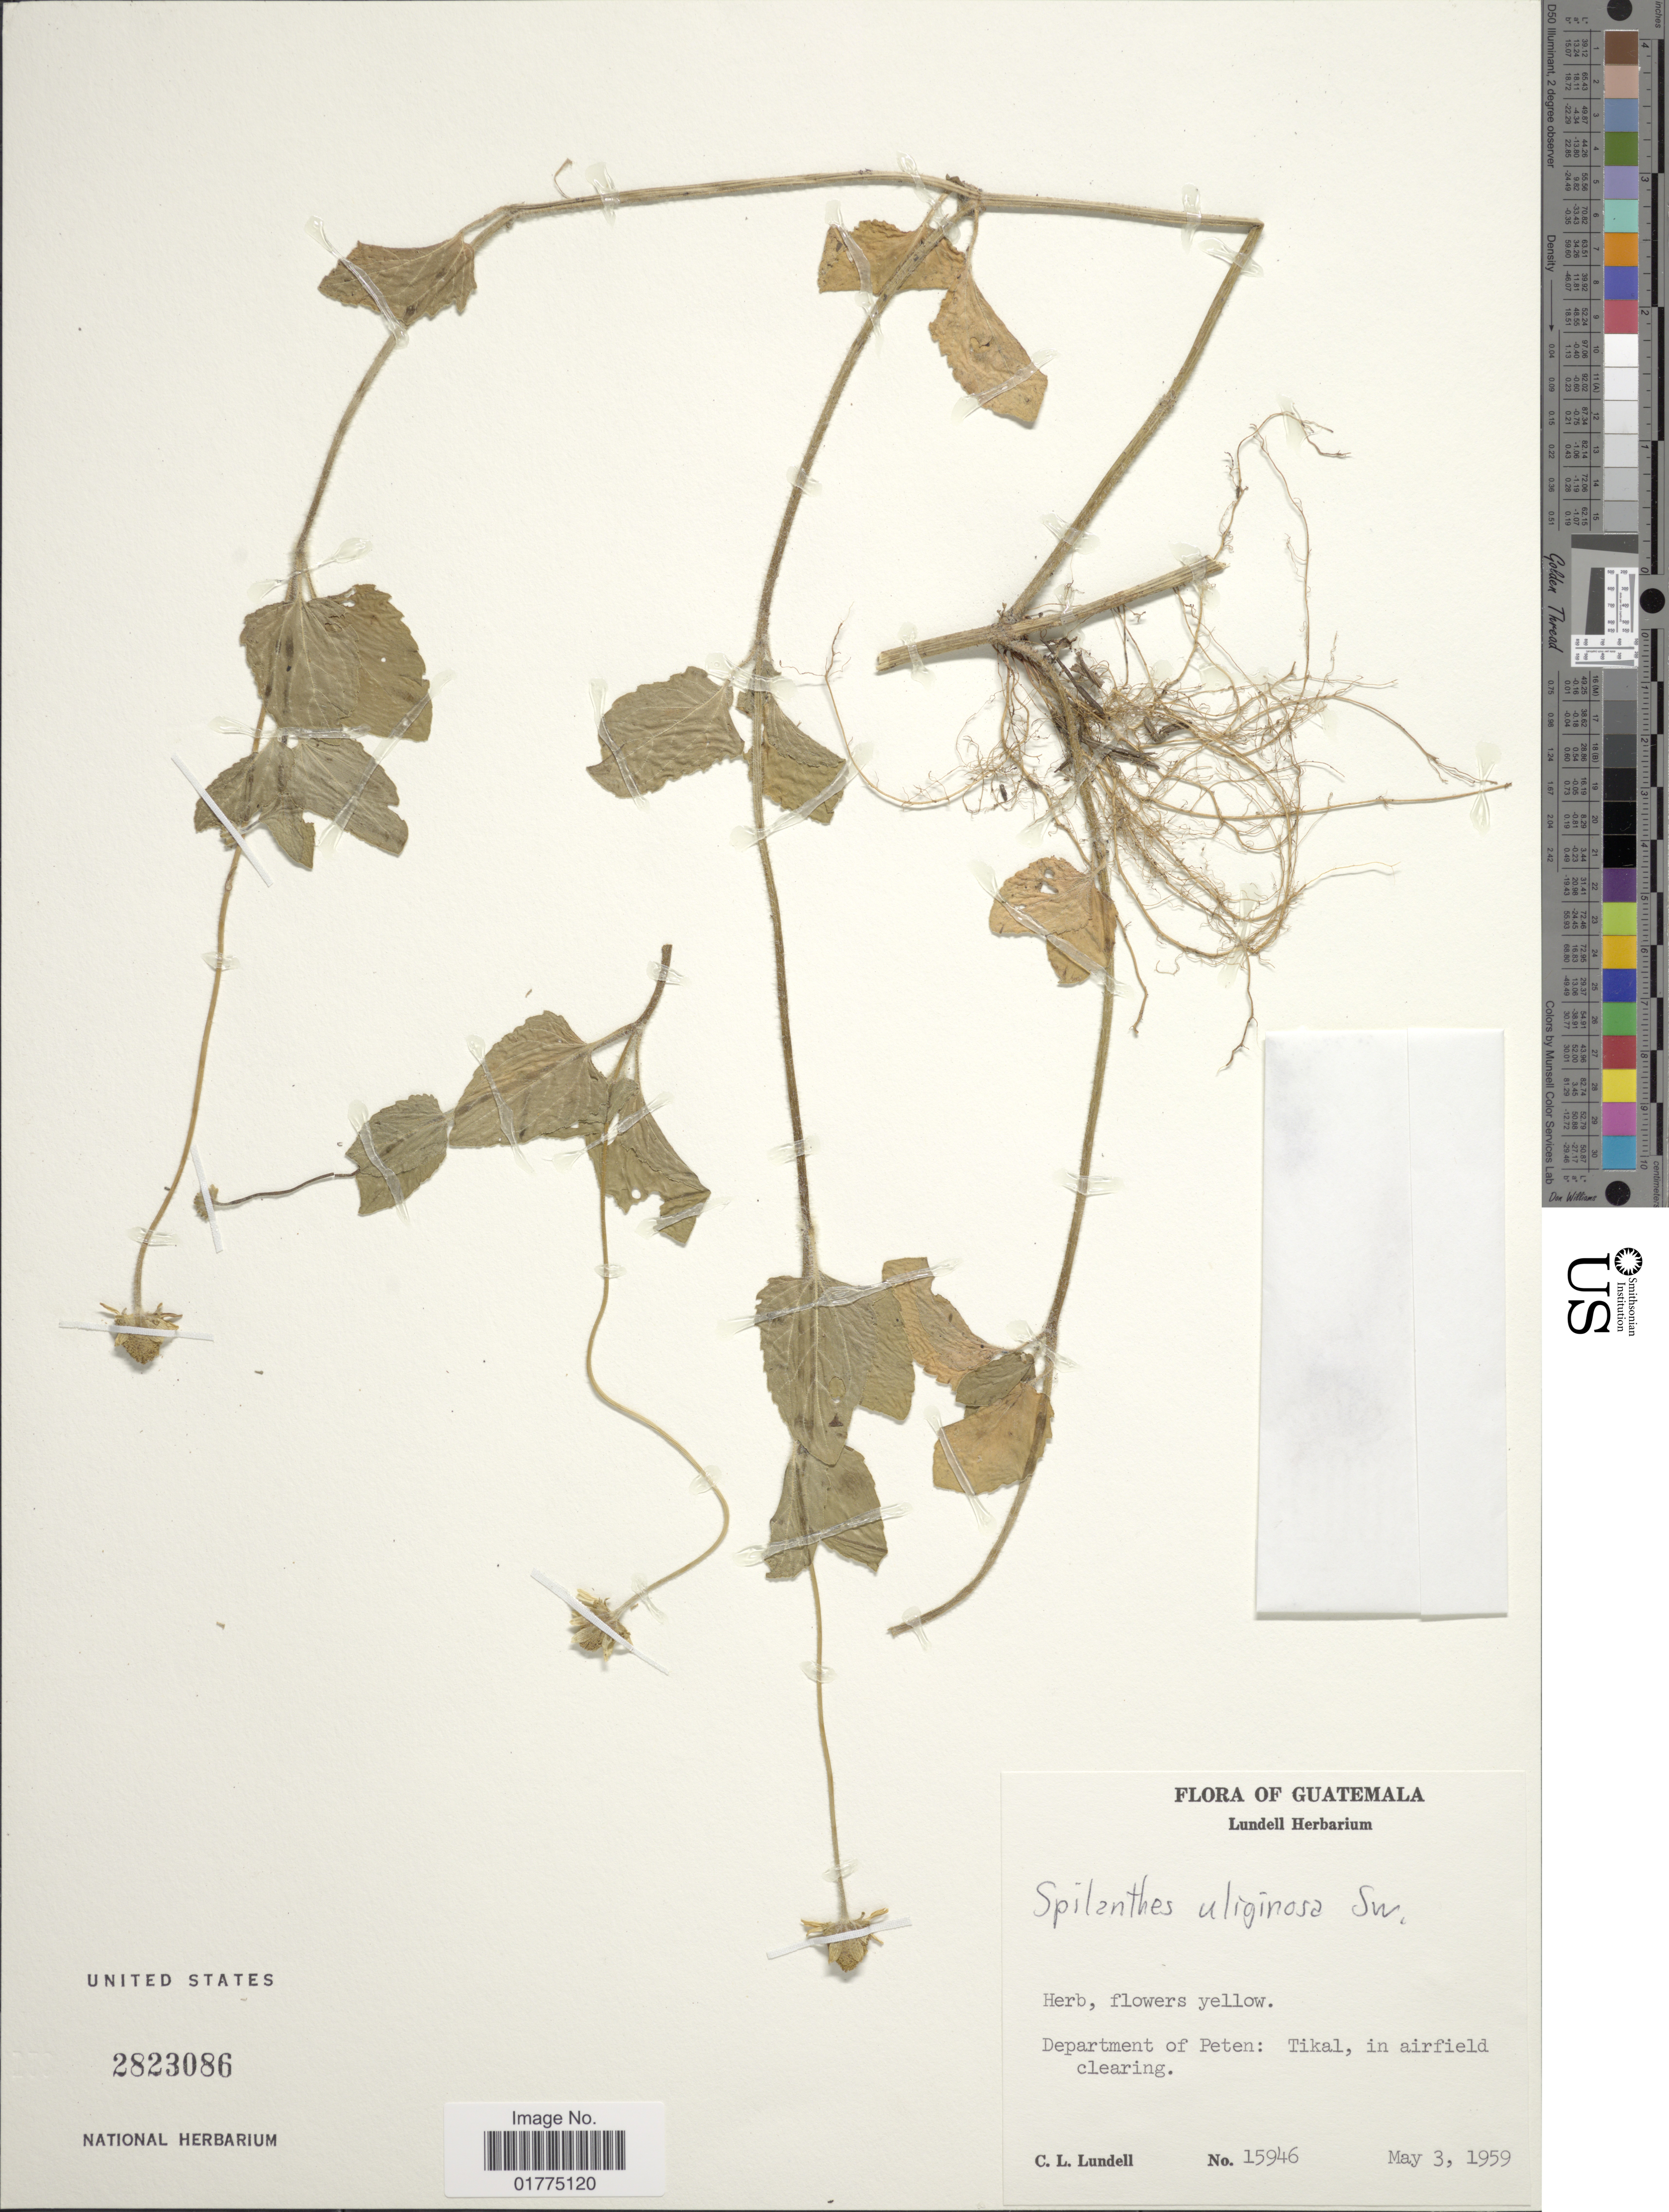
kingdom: Plantae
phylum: Tracheophyta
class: Magnoliopsida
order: Asterales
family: Asteraceae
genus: Acmella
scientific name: Acmella uliginosa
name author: (Sw.) Cass.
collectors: C. L. Lundell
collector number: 15946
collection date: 1959-05-03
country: Guatemala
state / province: El Petén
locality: Department of Peten: Tikal, in airfield clearing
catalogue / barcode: US 2823086